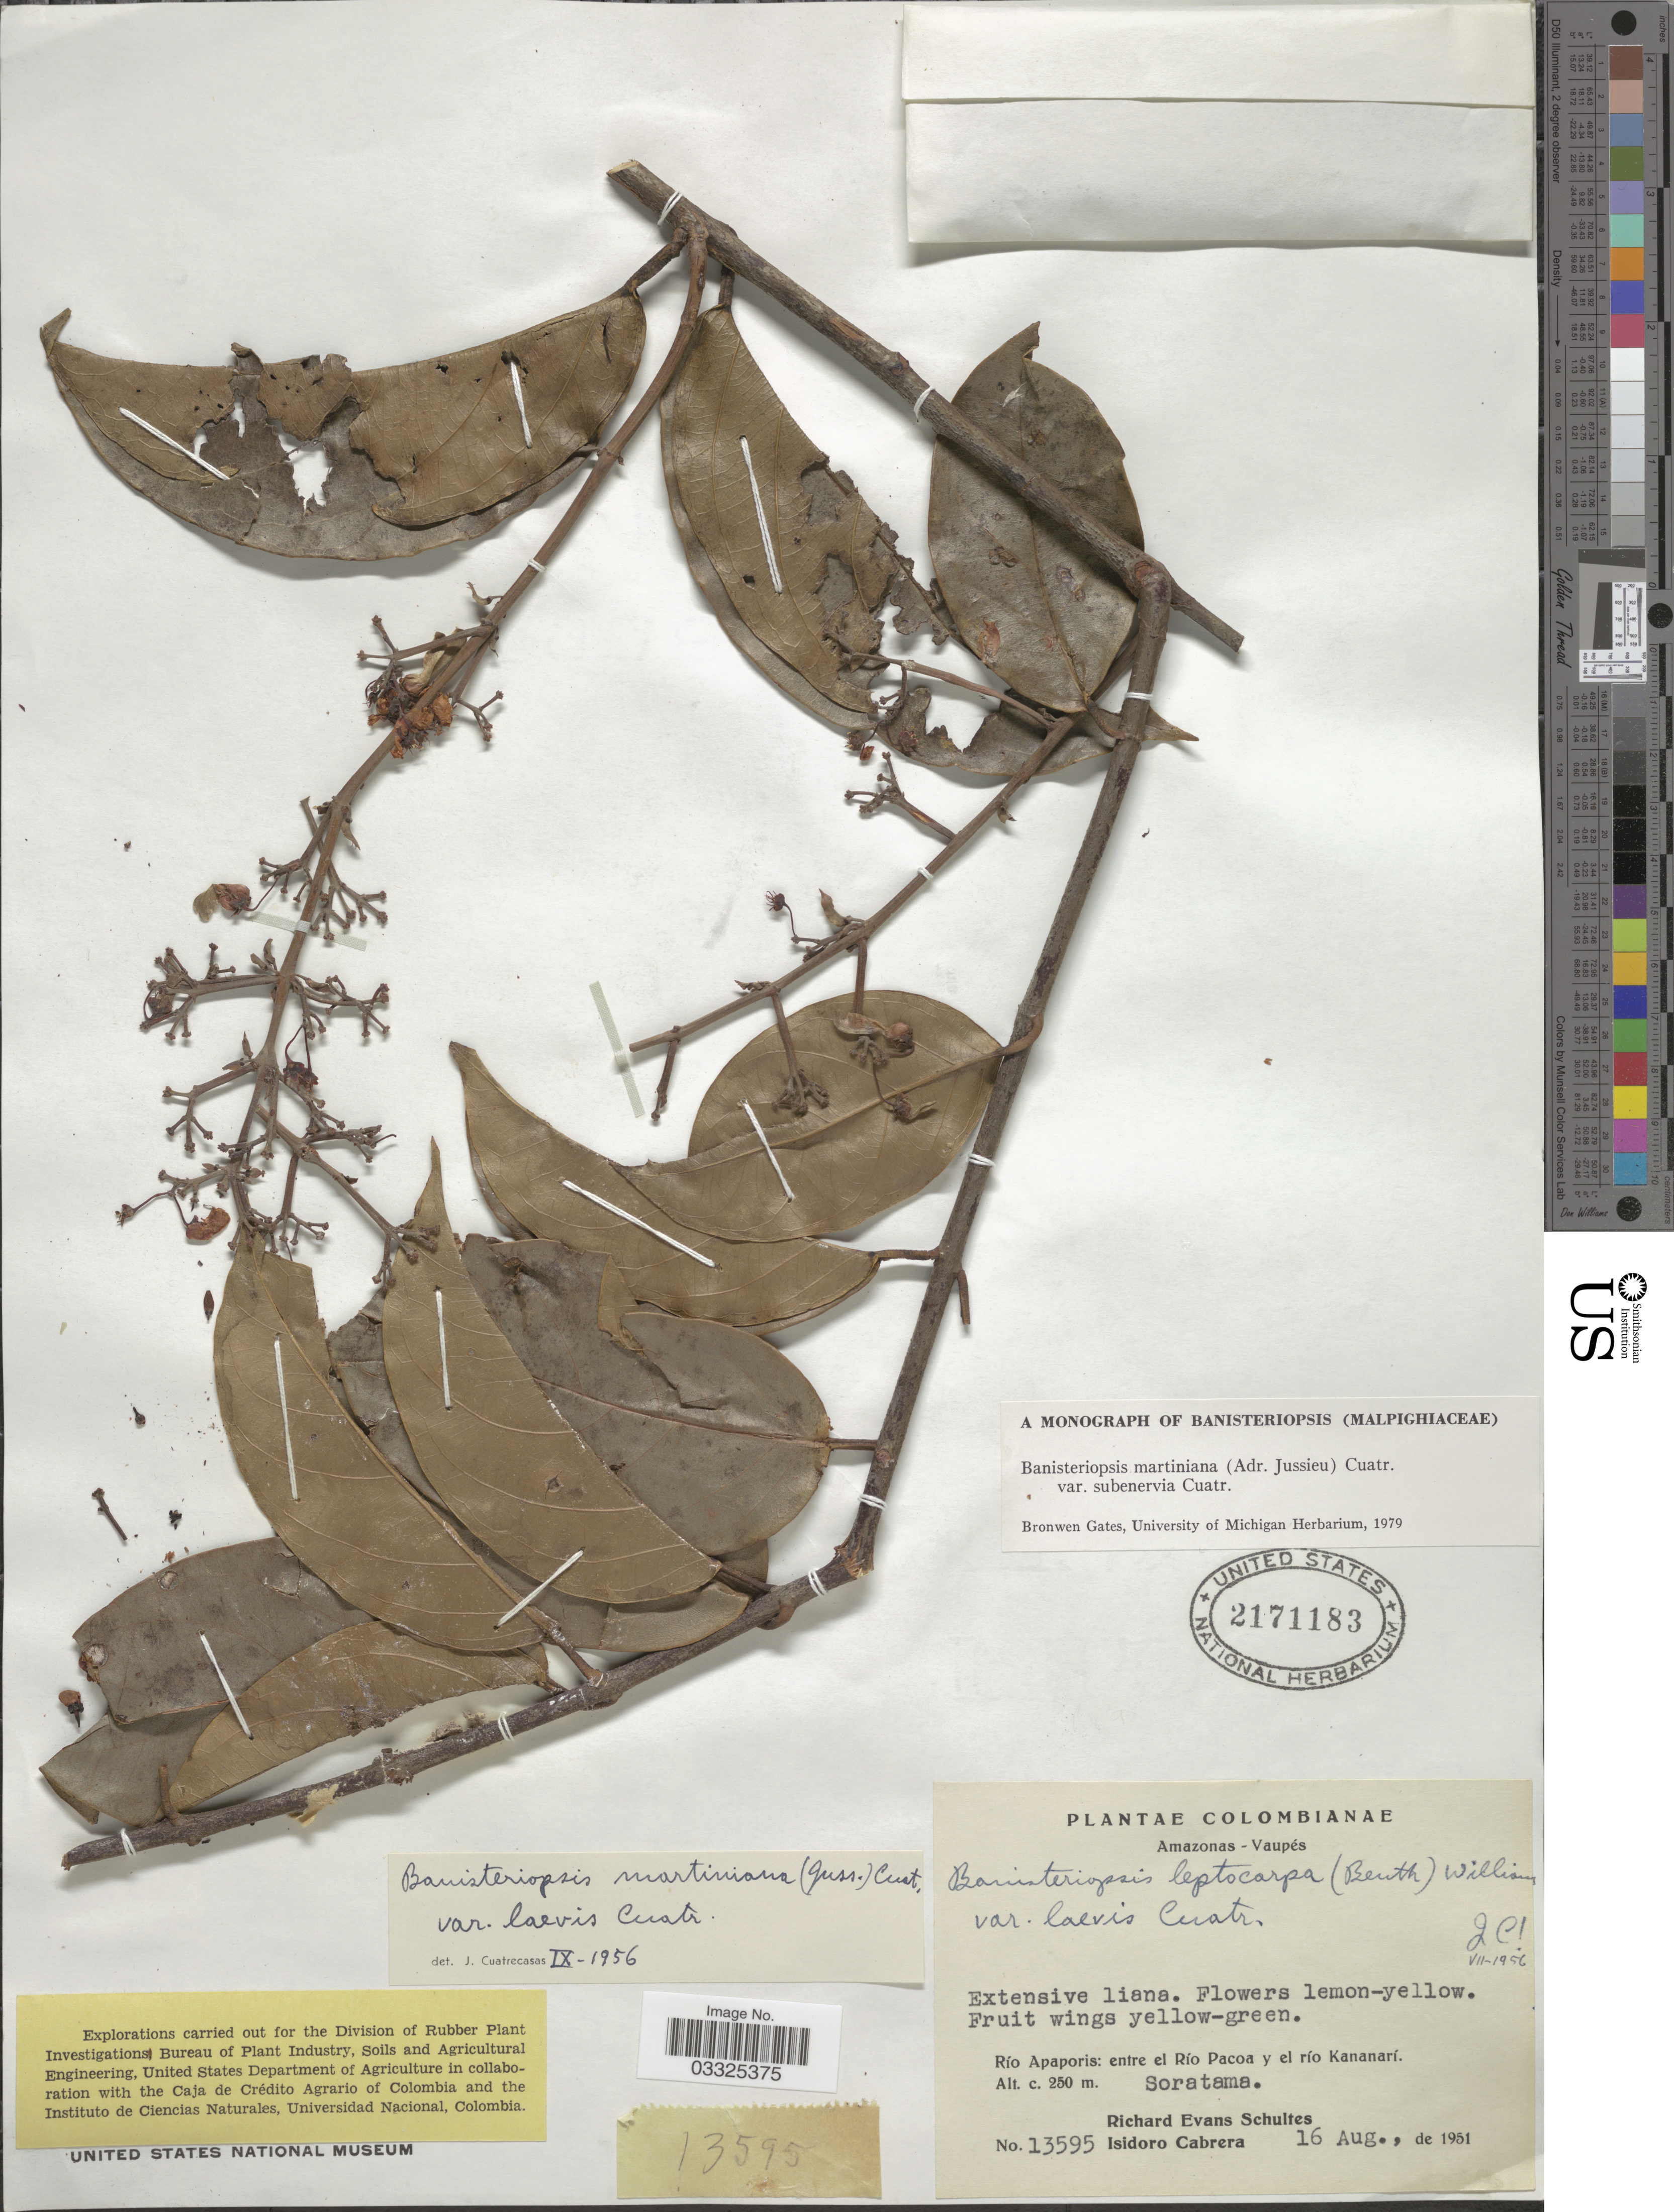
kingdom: Plantae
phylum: Tracheophyta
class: Magnoliopsida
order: Malpighiales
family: Malpighiaceae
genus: Banisteriopsis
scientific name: Banisteriopsis martiniana var. subenervia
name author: Cuatrec.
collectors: R. E. Schultes & I. Cabrera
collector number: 13595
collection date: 1951-08-16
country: Colombia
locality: Amazonas-Vaupés, Río Apaporis: entre el río Pacoa y el río Kananarí, Soratama.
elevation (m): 250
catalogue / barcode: US 2171183